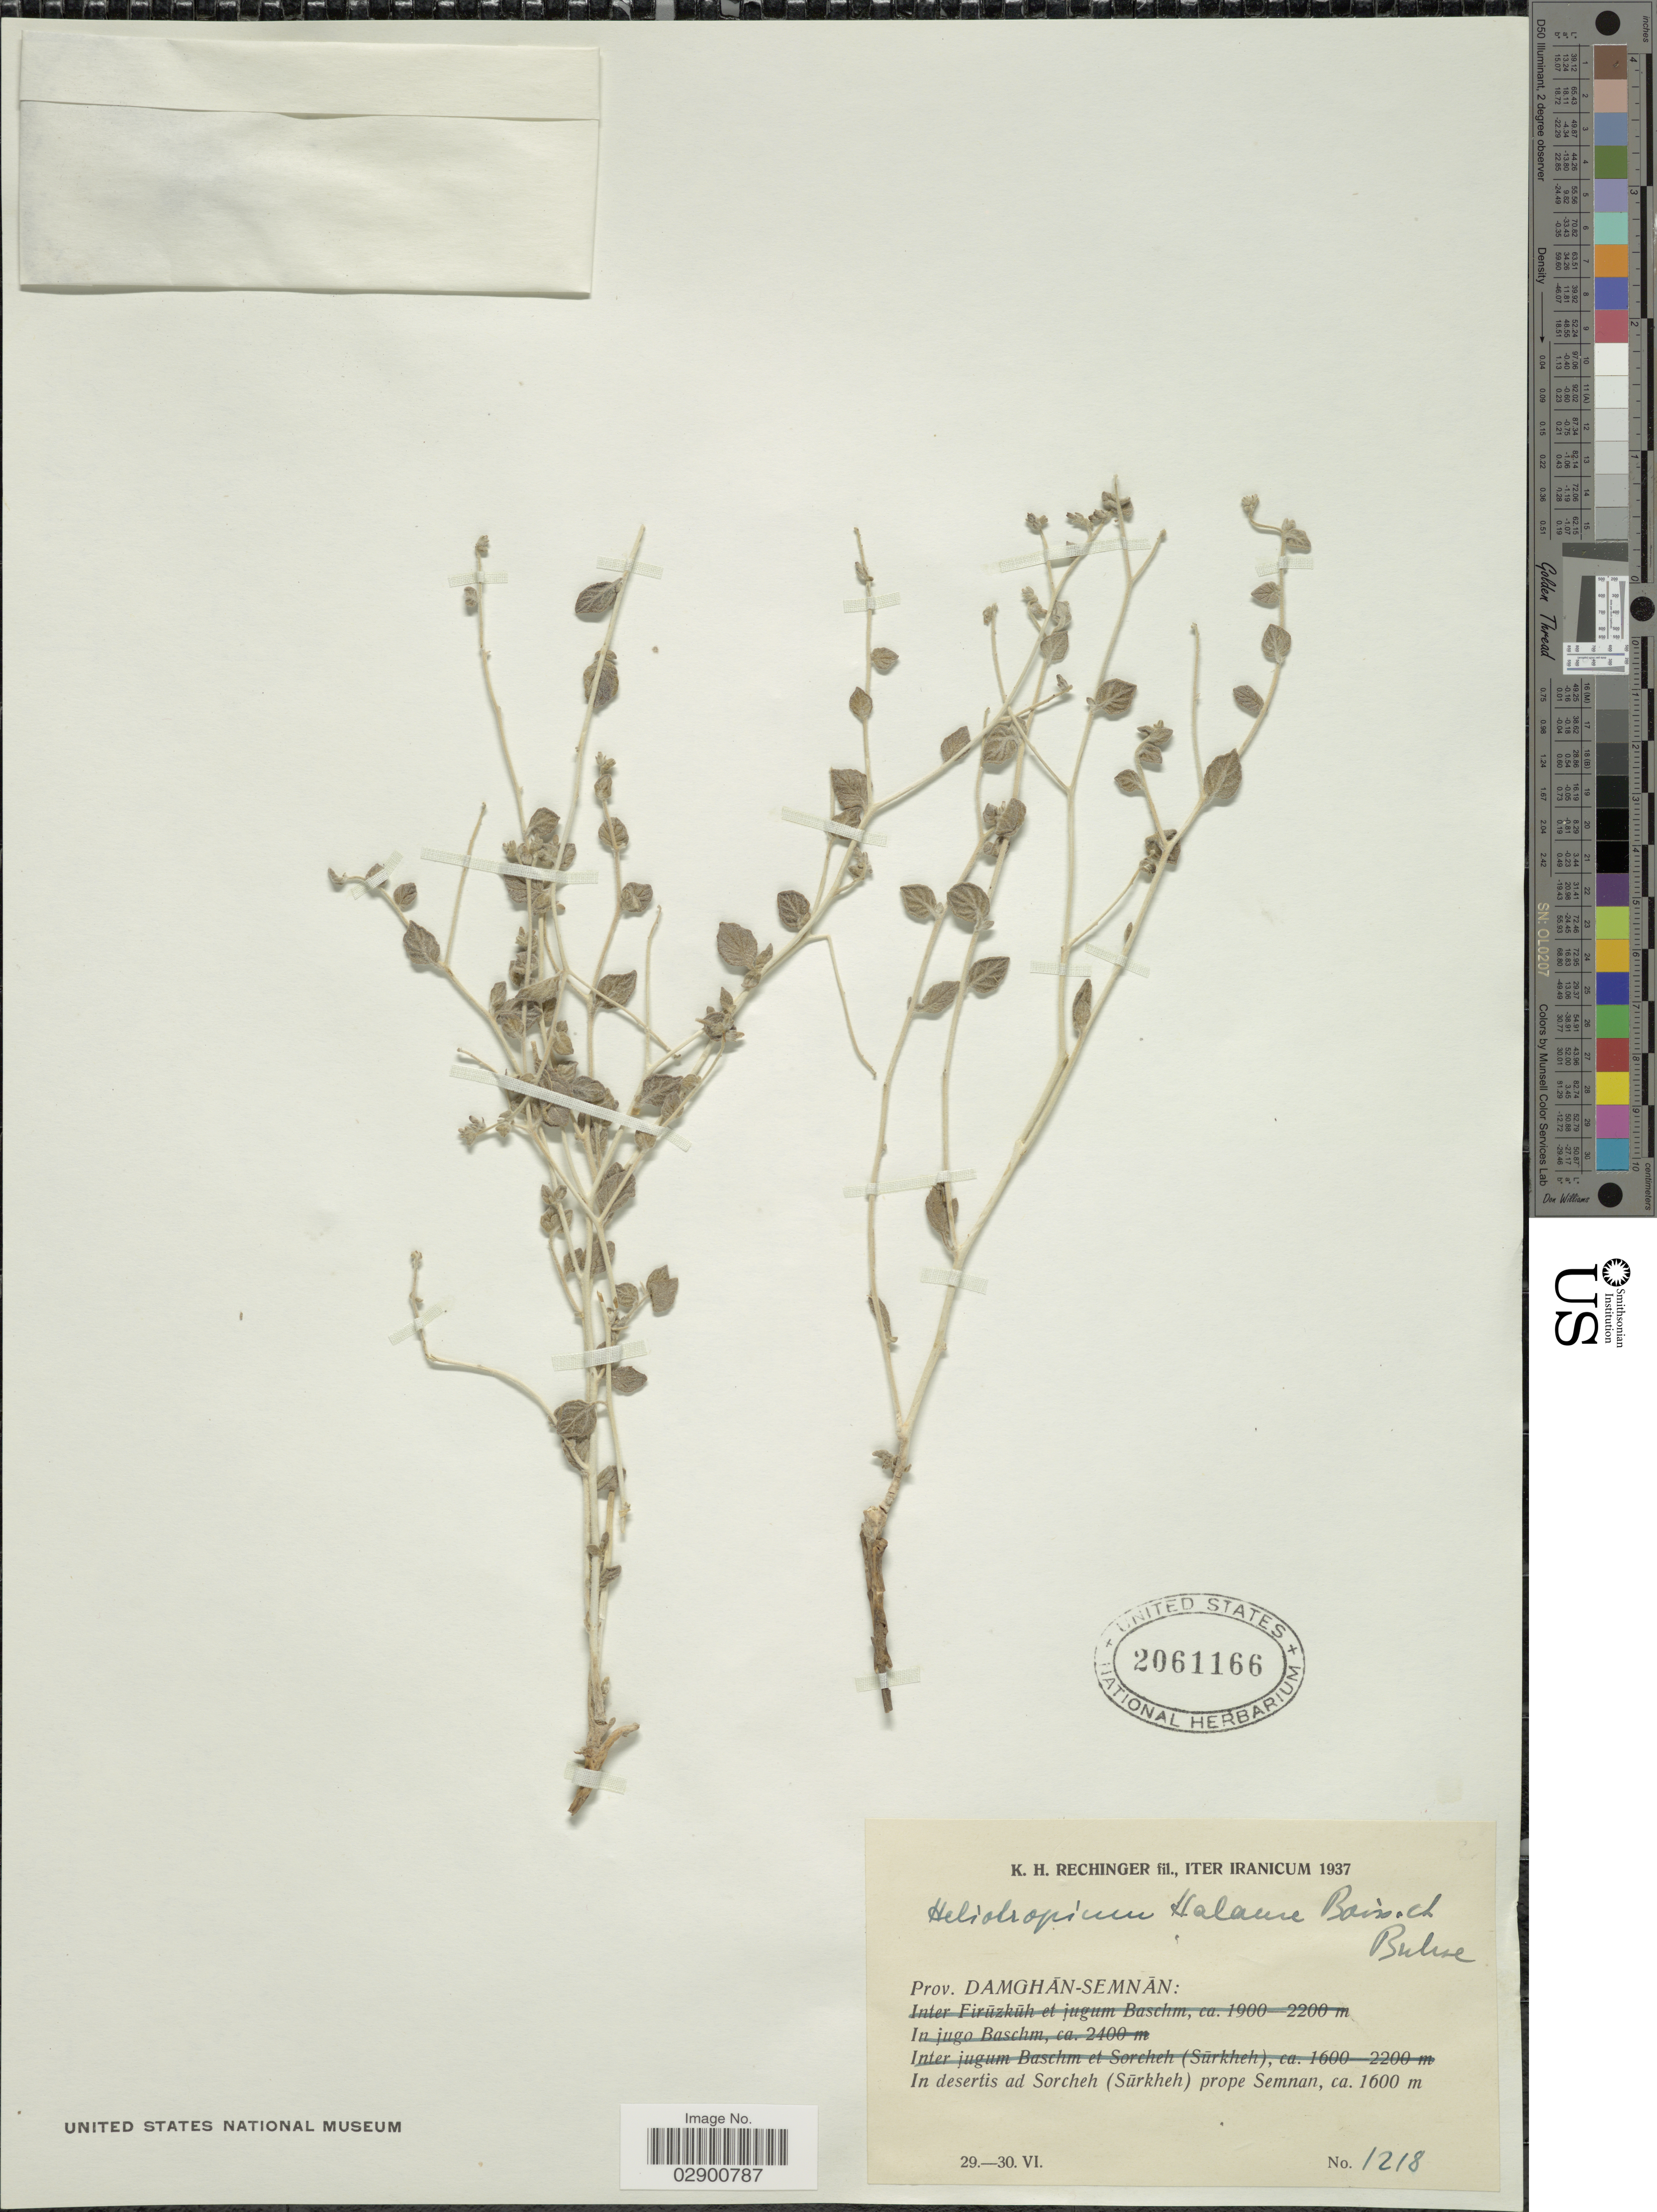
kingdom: Plantae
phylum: Tracheophyta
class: Magnoliopsida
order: Boraginales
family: Heliotropiaceae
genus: Heliotropium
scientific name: Heliotropium aucheri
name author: DC.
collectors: K. H. Rechinger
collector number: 1218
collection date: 1937-06-29/1937-06-30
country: Iran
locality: Prov. Damghän-Semnän. In desertis ad Sorcheh (Sürkheh) prope Semnan.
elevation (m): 1600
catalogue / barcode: US 2061166